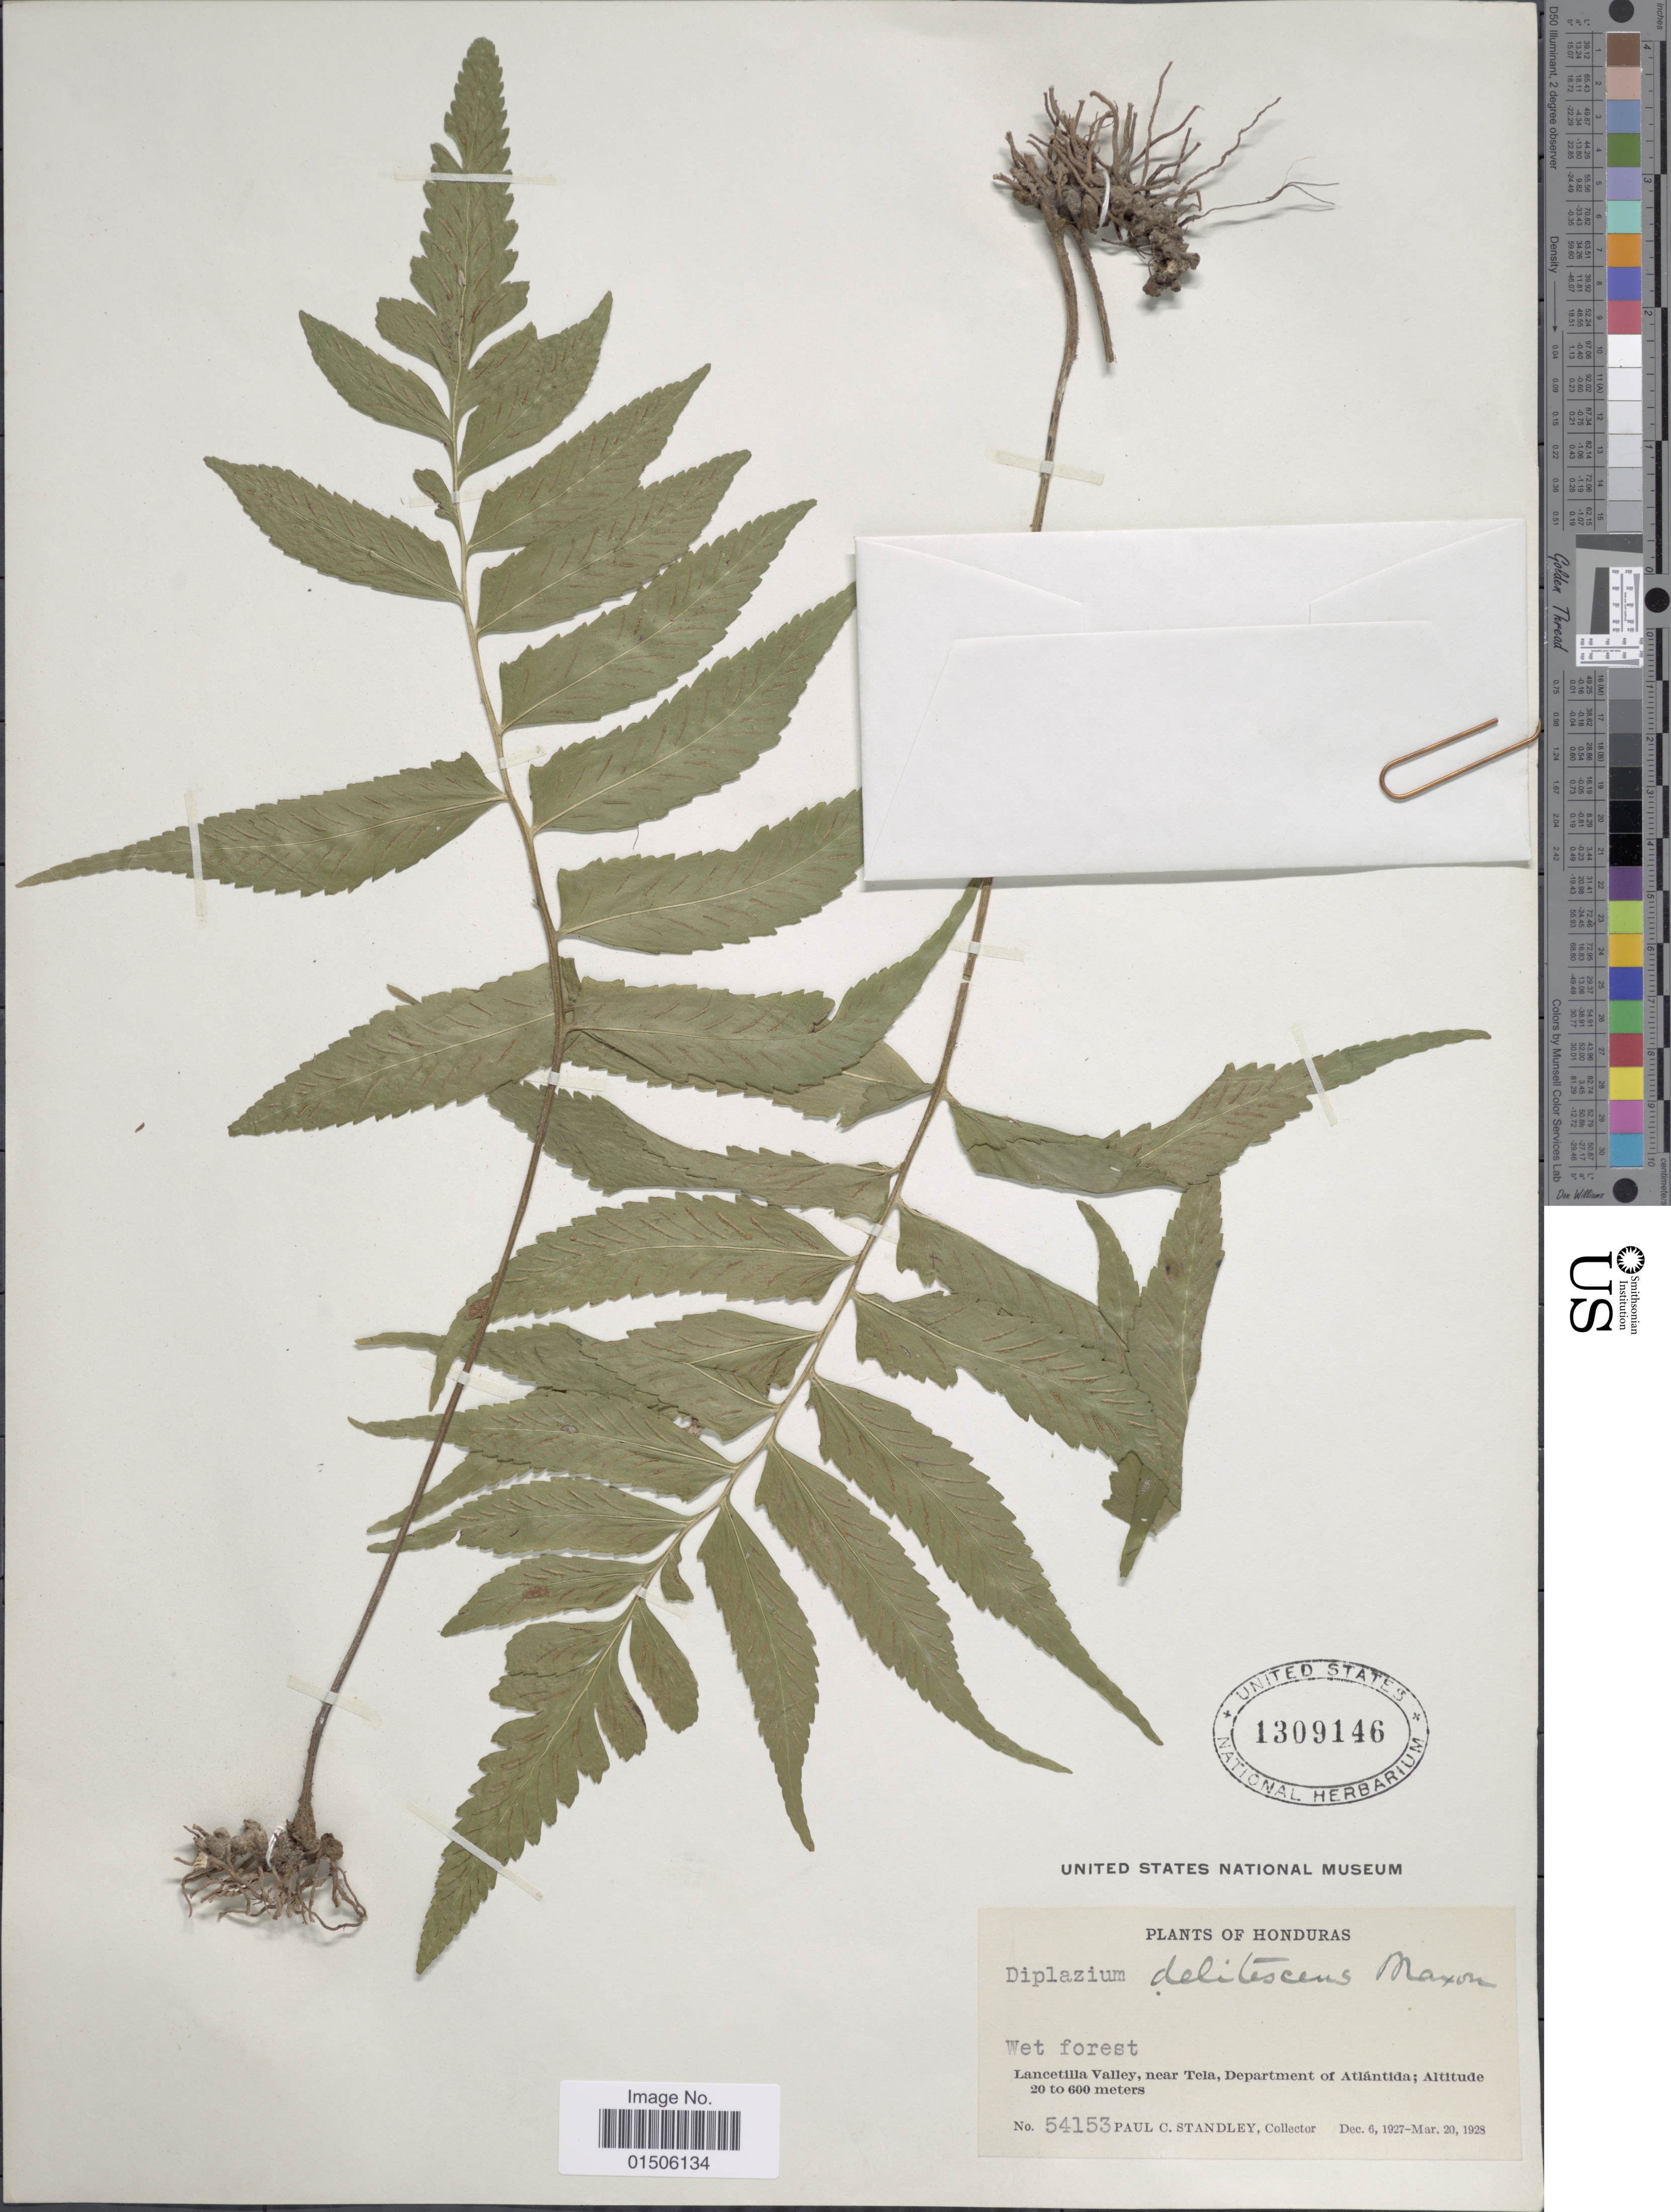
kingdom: Plantae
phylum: Tracheophyta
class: Polypodiopsida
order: Polypodiales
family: Aspleniaceae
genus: Asplenium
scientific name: Asplenium delitescens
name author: (Maxon) L.D. Gómez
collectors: P. C. Standley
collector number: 54153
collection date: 1927-12-06/1928-03-20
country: Honduras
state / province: Atlántida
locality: Wet forest, Lancetilla Valley, near Tela, Department of Atlántida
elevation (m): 20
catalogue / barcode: US 1309146